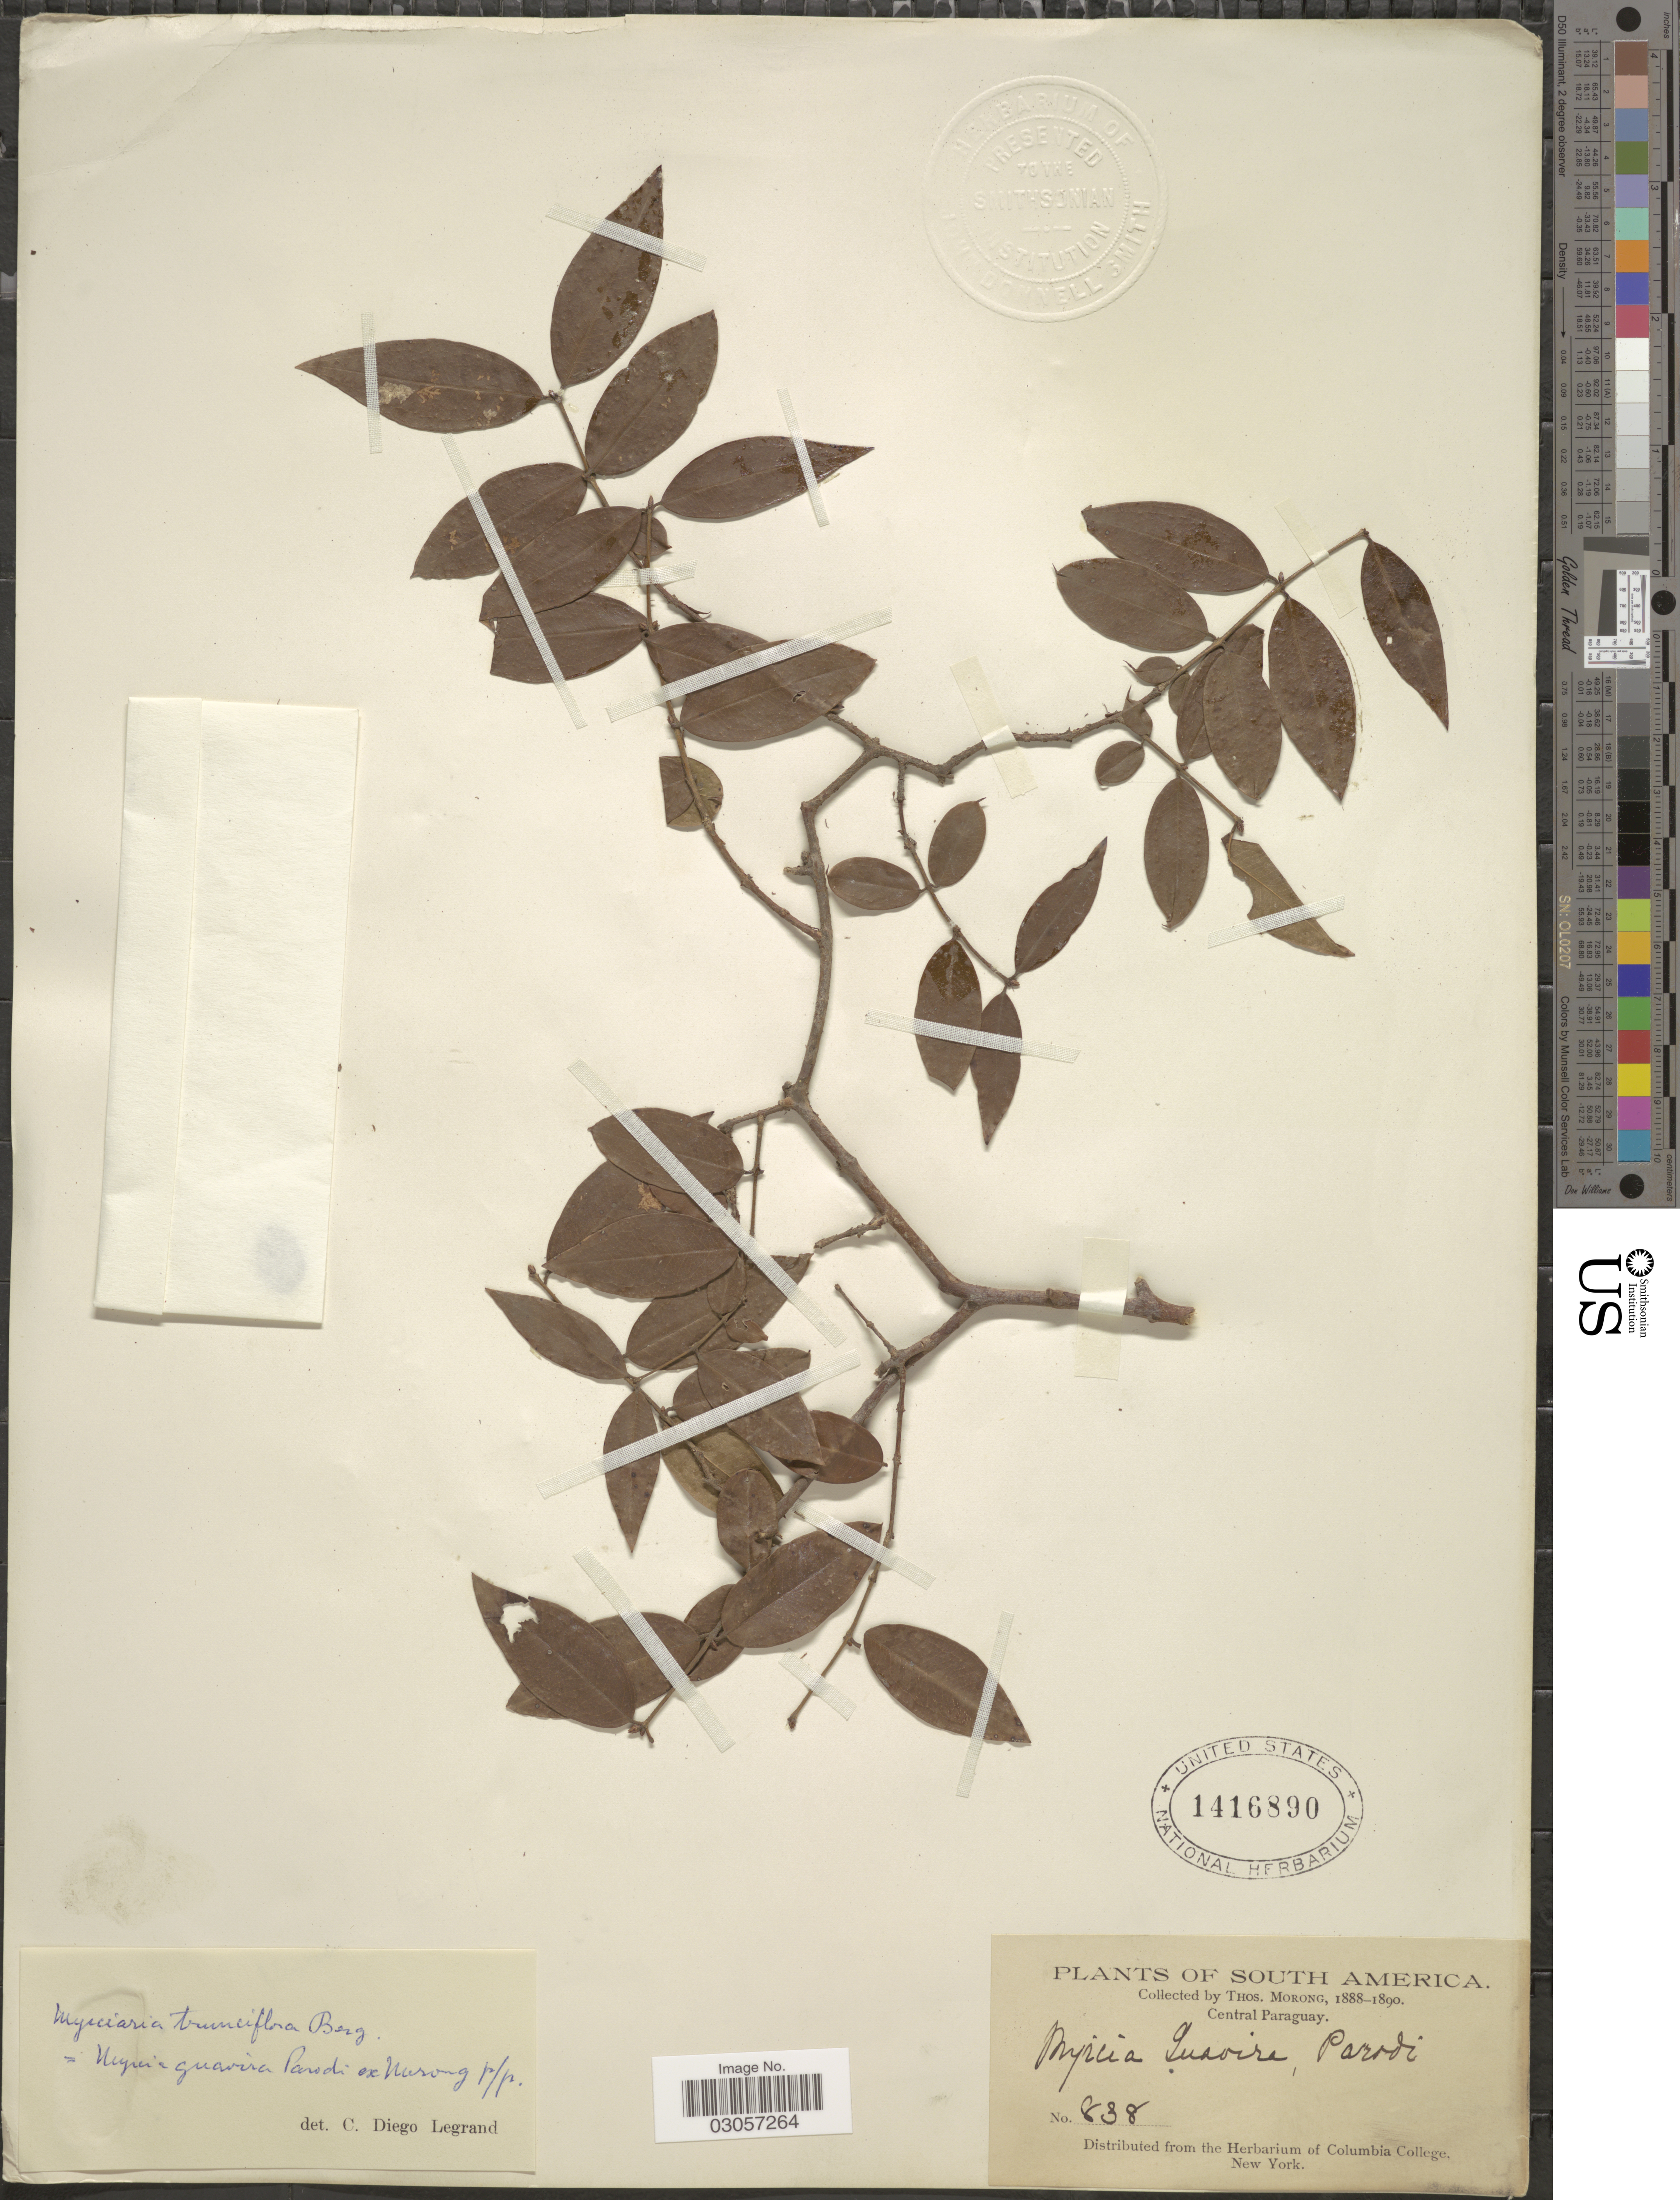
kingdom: Plantae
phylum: Tracheophyta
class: Magnoliopsida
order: Myrtales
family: Myrtaceae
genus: Myrciaria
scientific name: Myrciaria trunciflora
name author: O. Berg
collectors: ex herb. T. Morong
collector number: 838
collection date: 1888/1890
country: Paraguay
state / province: Central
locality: Central Paraguay.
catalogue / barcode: US 1416890